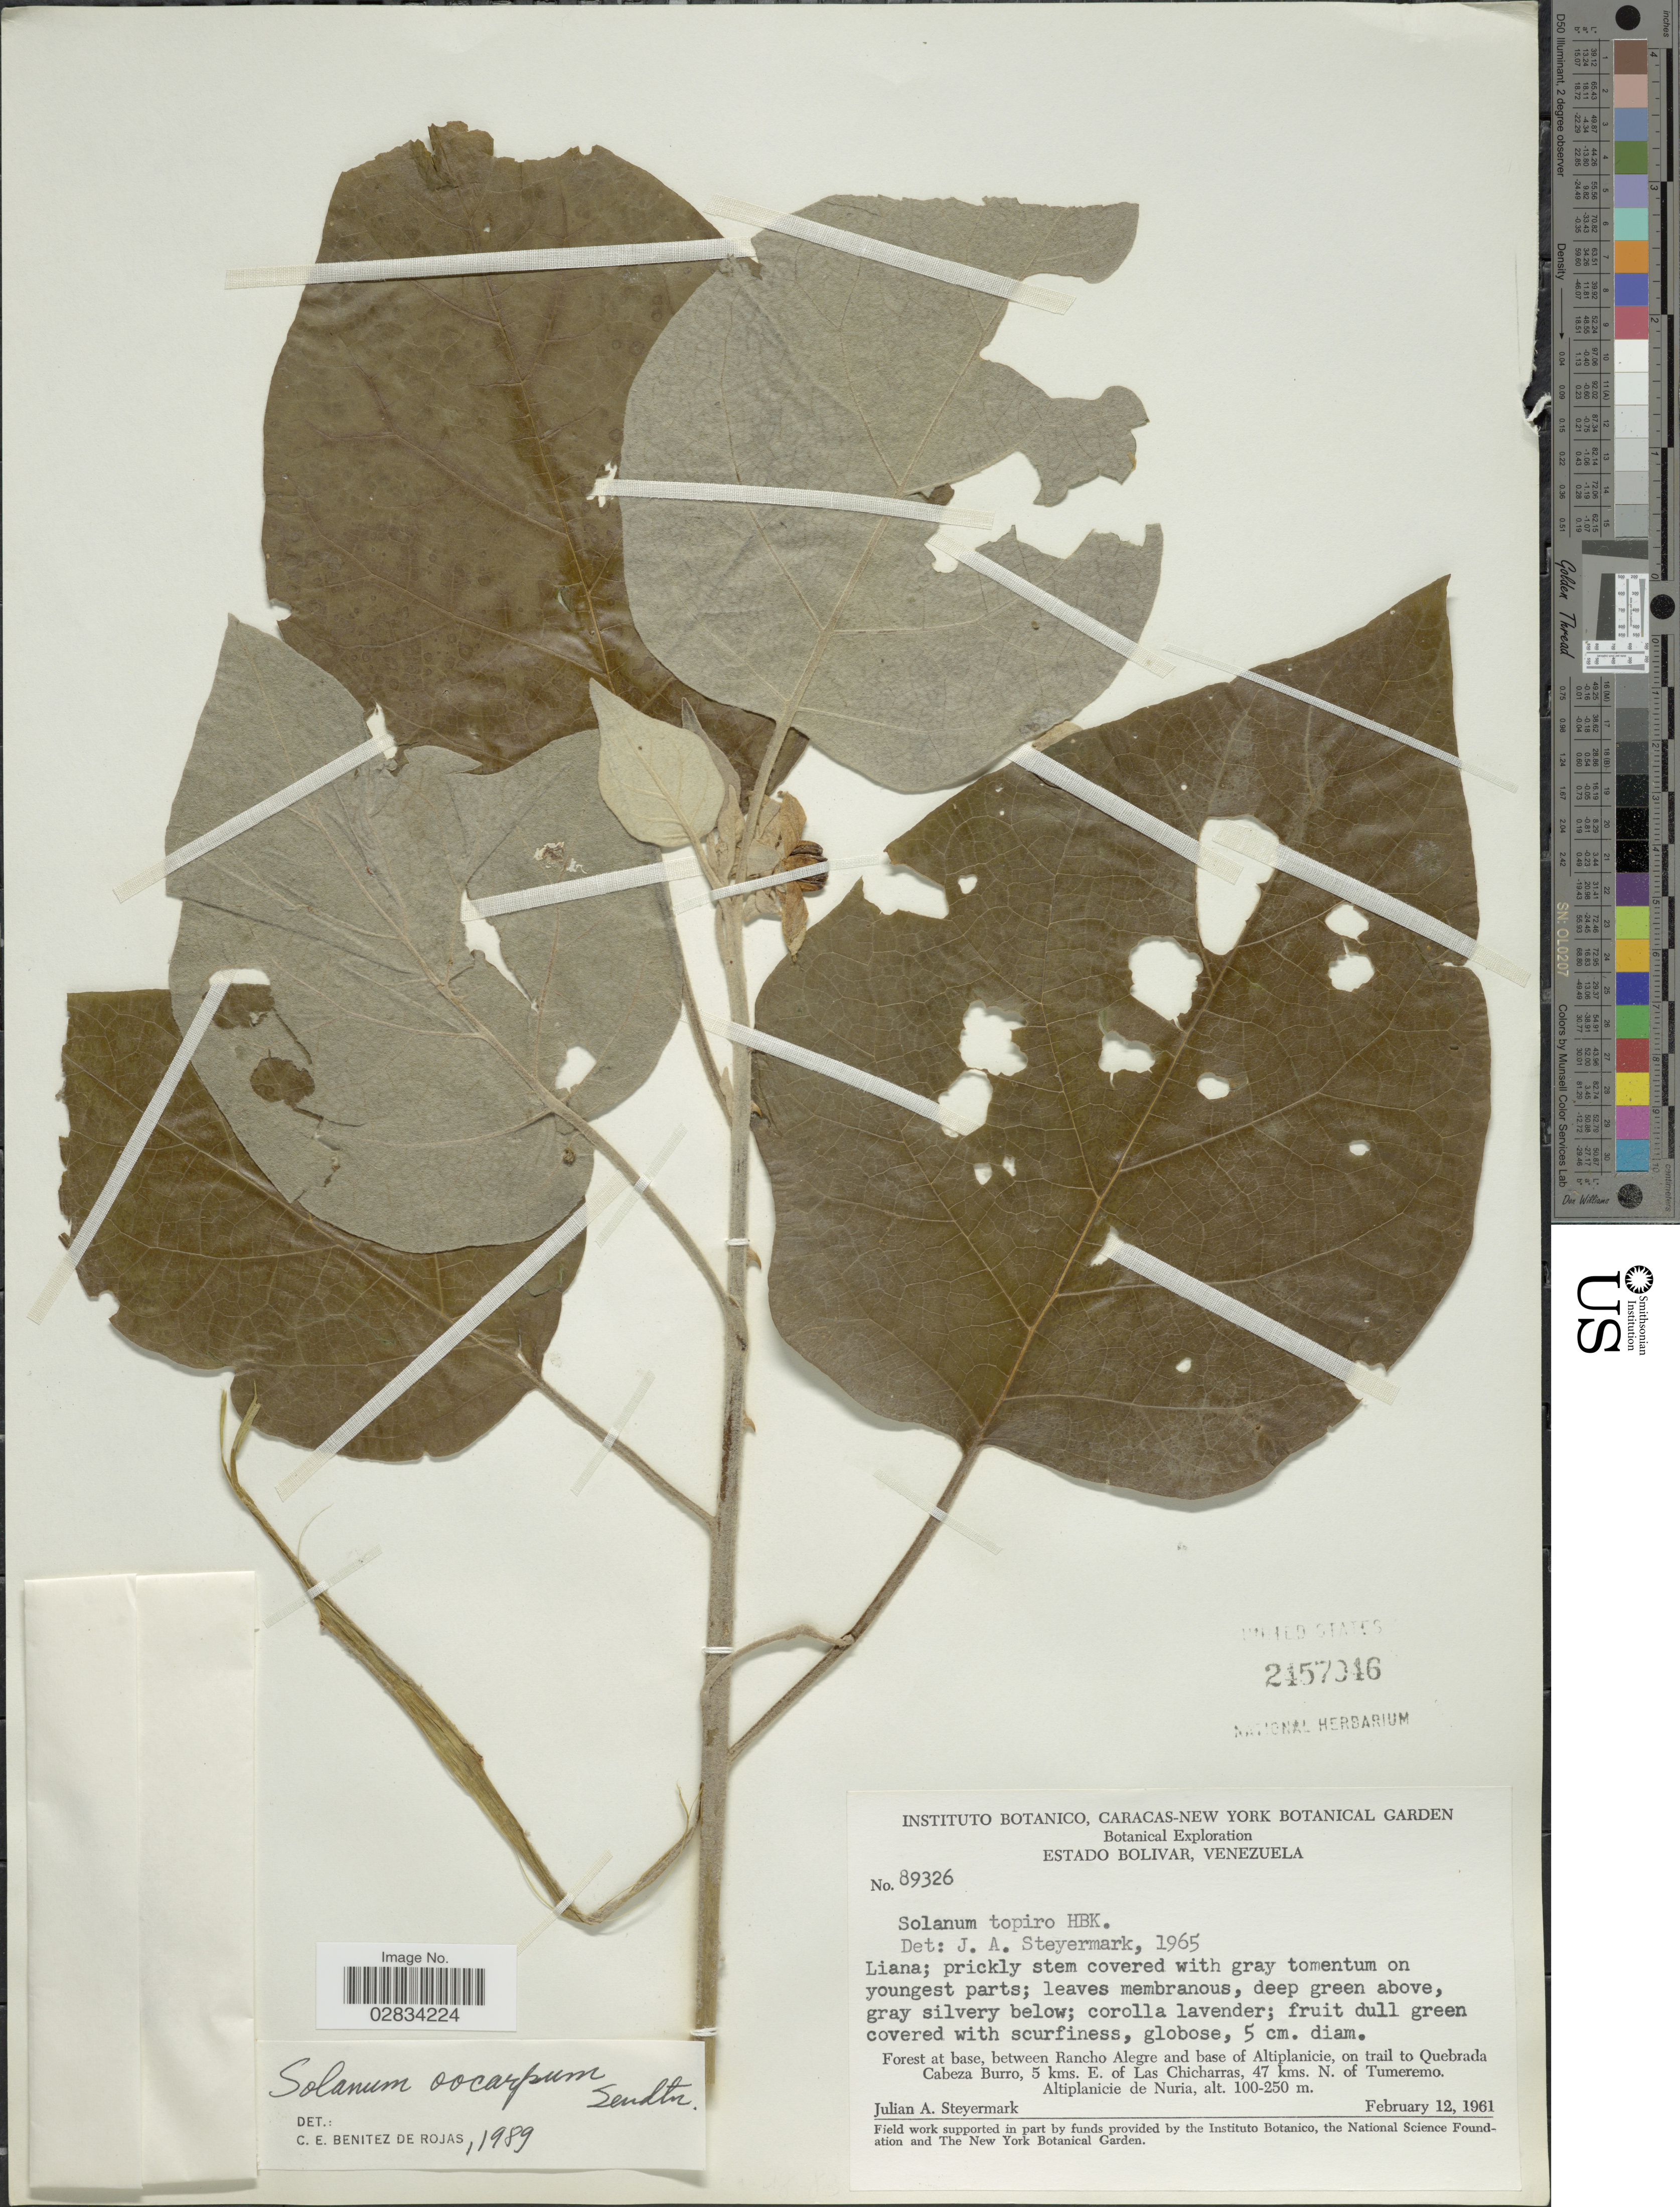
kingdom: Plantae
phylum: Tracheophyta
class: Magnoliopsida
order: Solanales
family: Solanaceae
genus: Solanum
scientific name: Solanum oocarpum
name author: Sendtn.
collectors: J. Steyermark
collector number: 89326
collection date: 1961-02-12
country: Venezuela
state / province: Bolivar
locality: Forest at base, between Rancho Alegre and base of Altiplanicie, on trail to Quebrada Cabeza Burro, 5 kms. E. of Las Chicharras, 47 kms. N. of Tumeremo, Altiplanicie de Nuria.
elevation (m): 100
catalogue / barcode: US 2457046